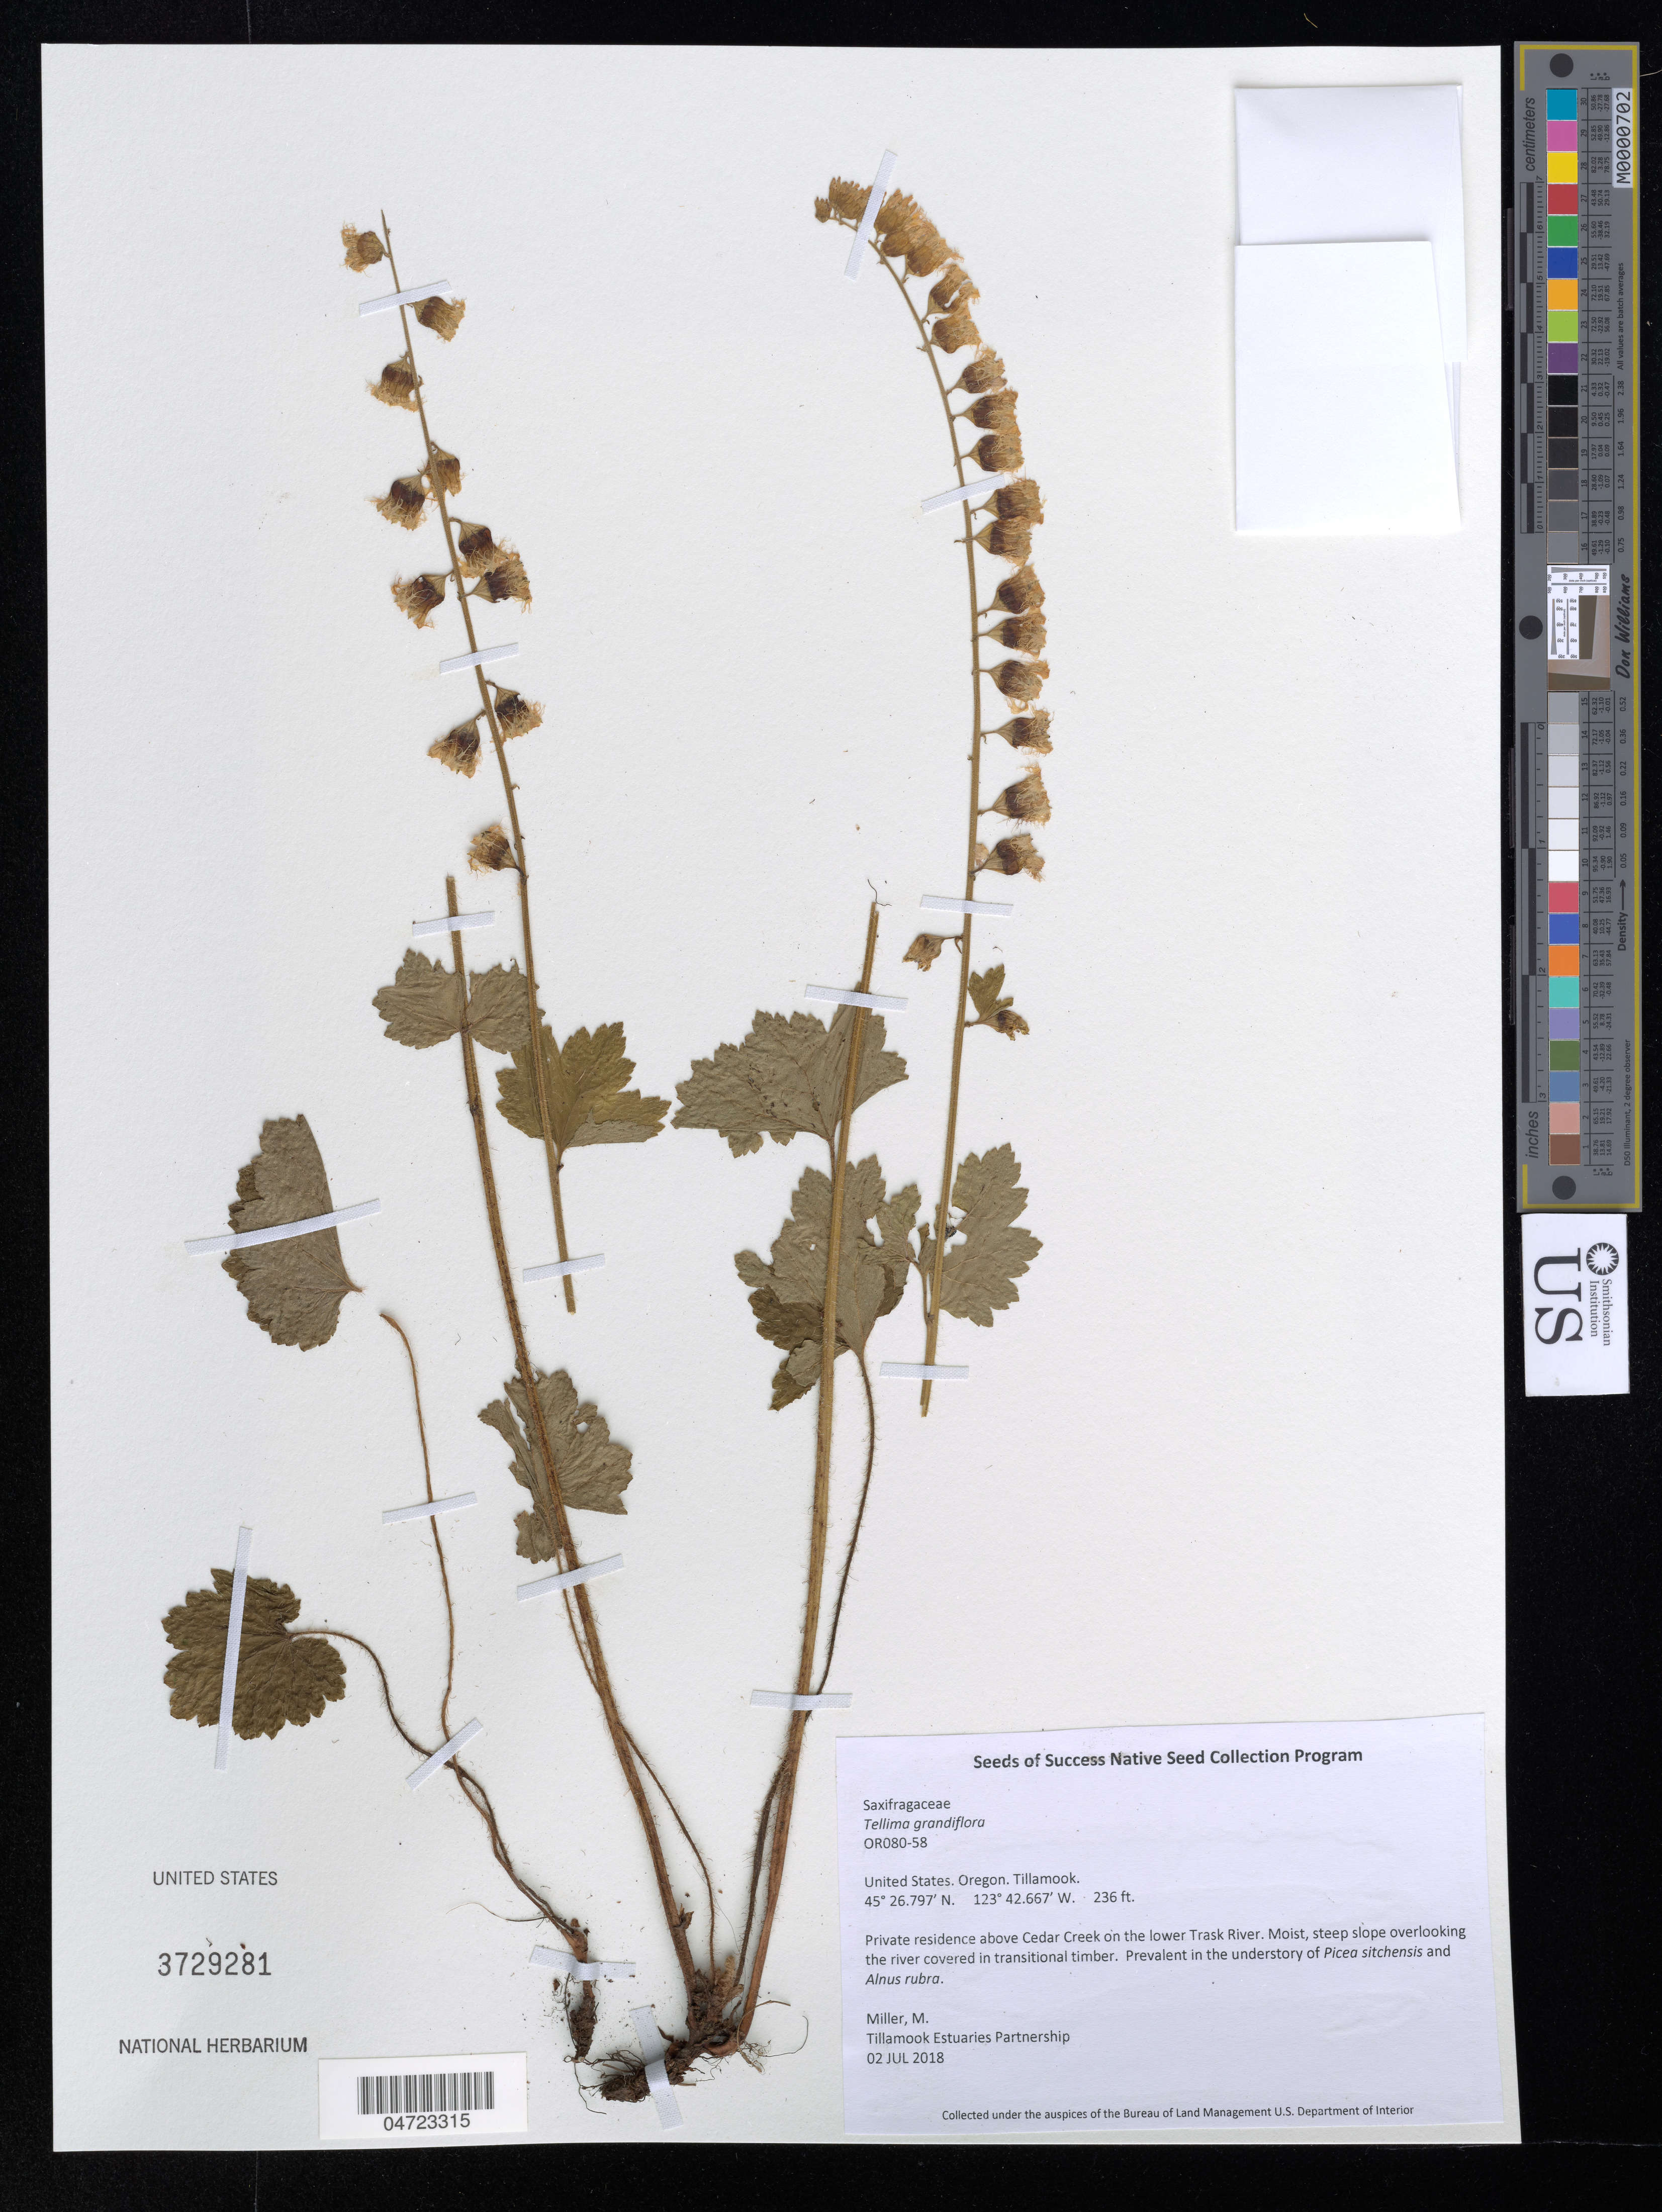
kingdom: Plantae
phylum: Tracheophyta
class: Magnoliopsida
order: Saxifragales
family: Saxifragaceae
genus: Tellima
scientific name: Tellima grandiflora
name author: (Pursh) Douglas ex Lindl.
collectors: M. Miller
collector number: OR080-58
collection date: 2018-07-02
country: United States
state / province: Oregon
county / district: Tilamook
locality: Tillamook. Private residence above Cedar Creek on the lower Trask River. Moist, steep slope overlooking the river covered in transitional timber.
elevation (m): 72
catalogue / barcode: US 3729281